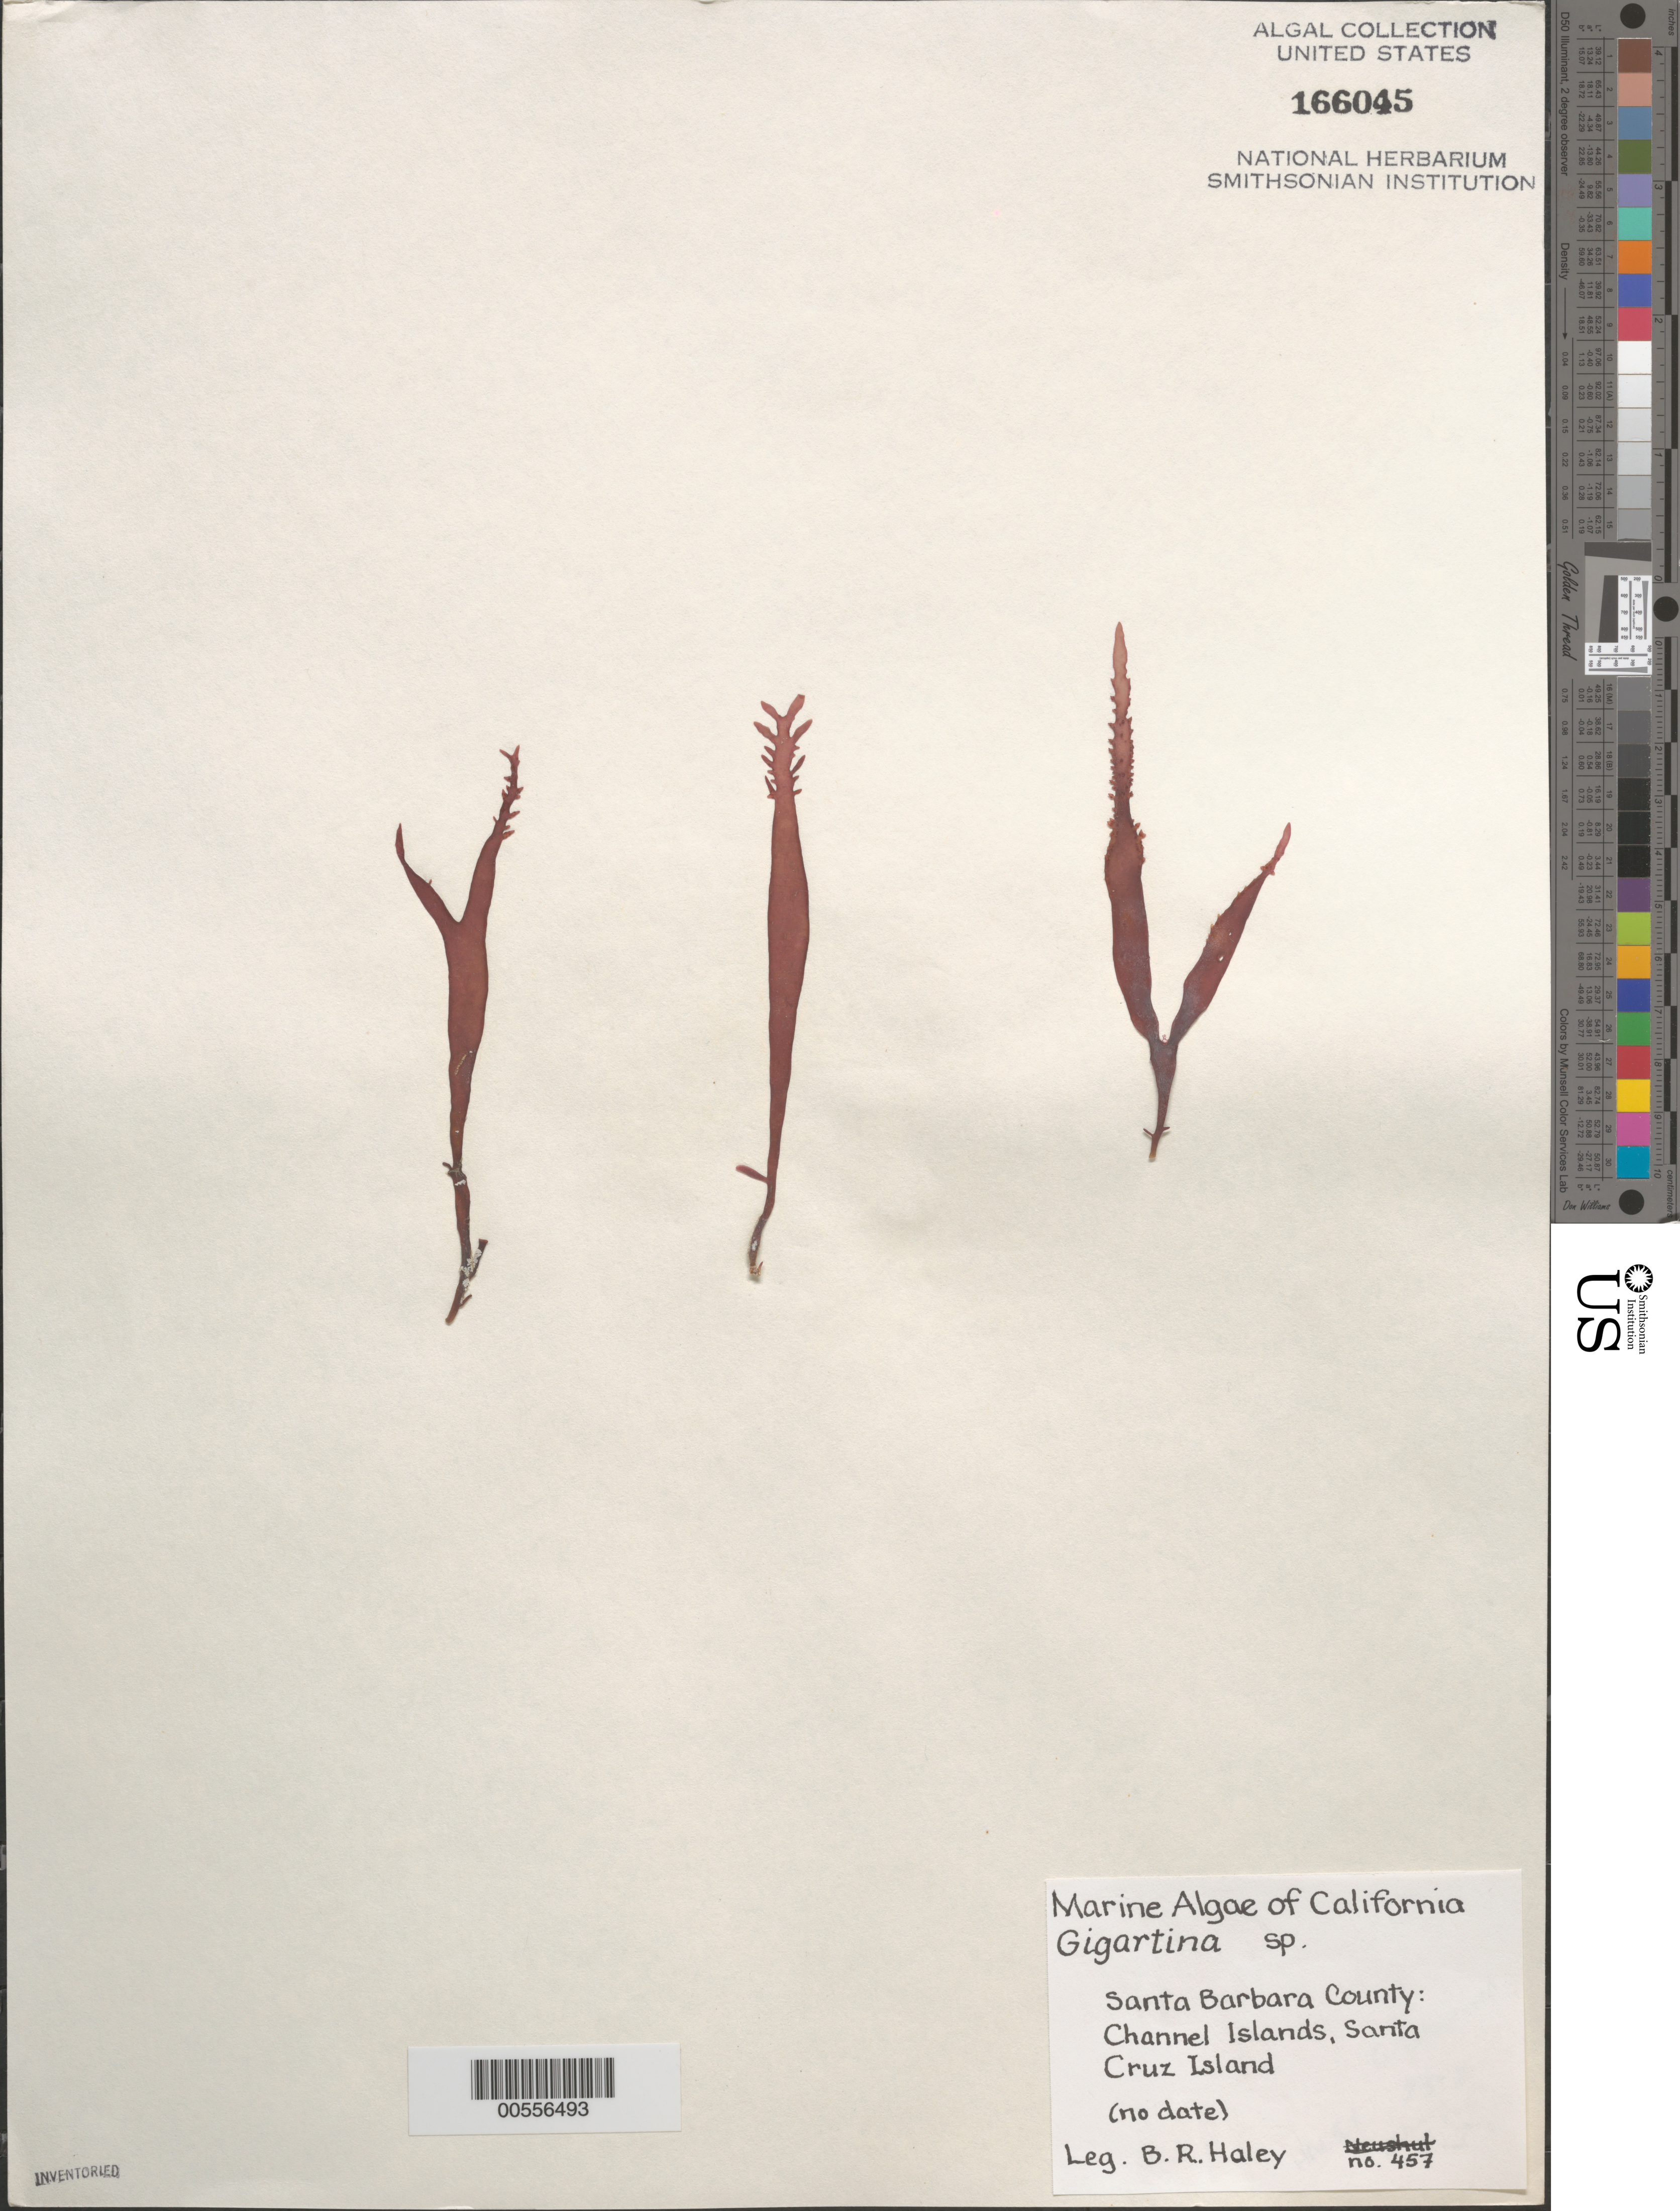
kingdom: Plantae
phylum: Rhodophyta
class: Florideophyceae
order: Gigartinales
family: Gigartinaceae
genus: Gigartina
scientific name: Gigartina sp.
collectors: B. Haley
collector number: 457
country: United States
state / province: California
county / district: Santa Barbara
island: Santa Cruz Island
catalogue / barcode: US 166045